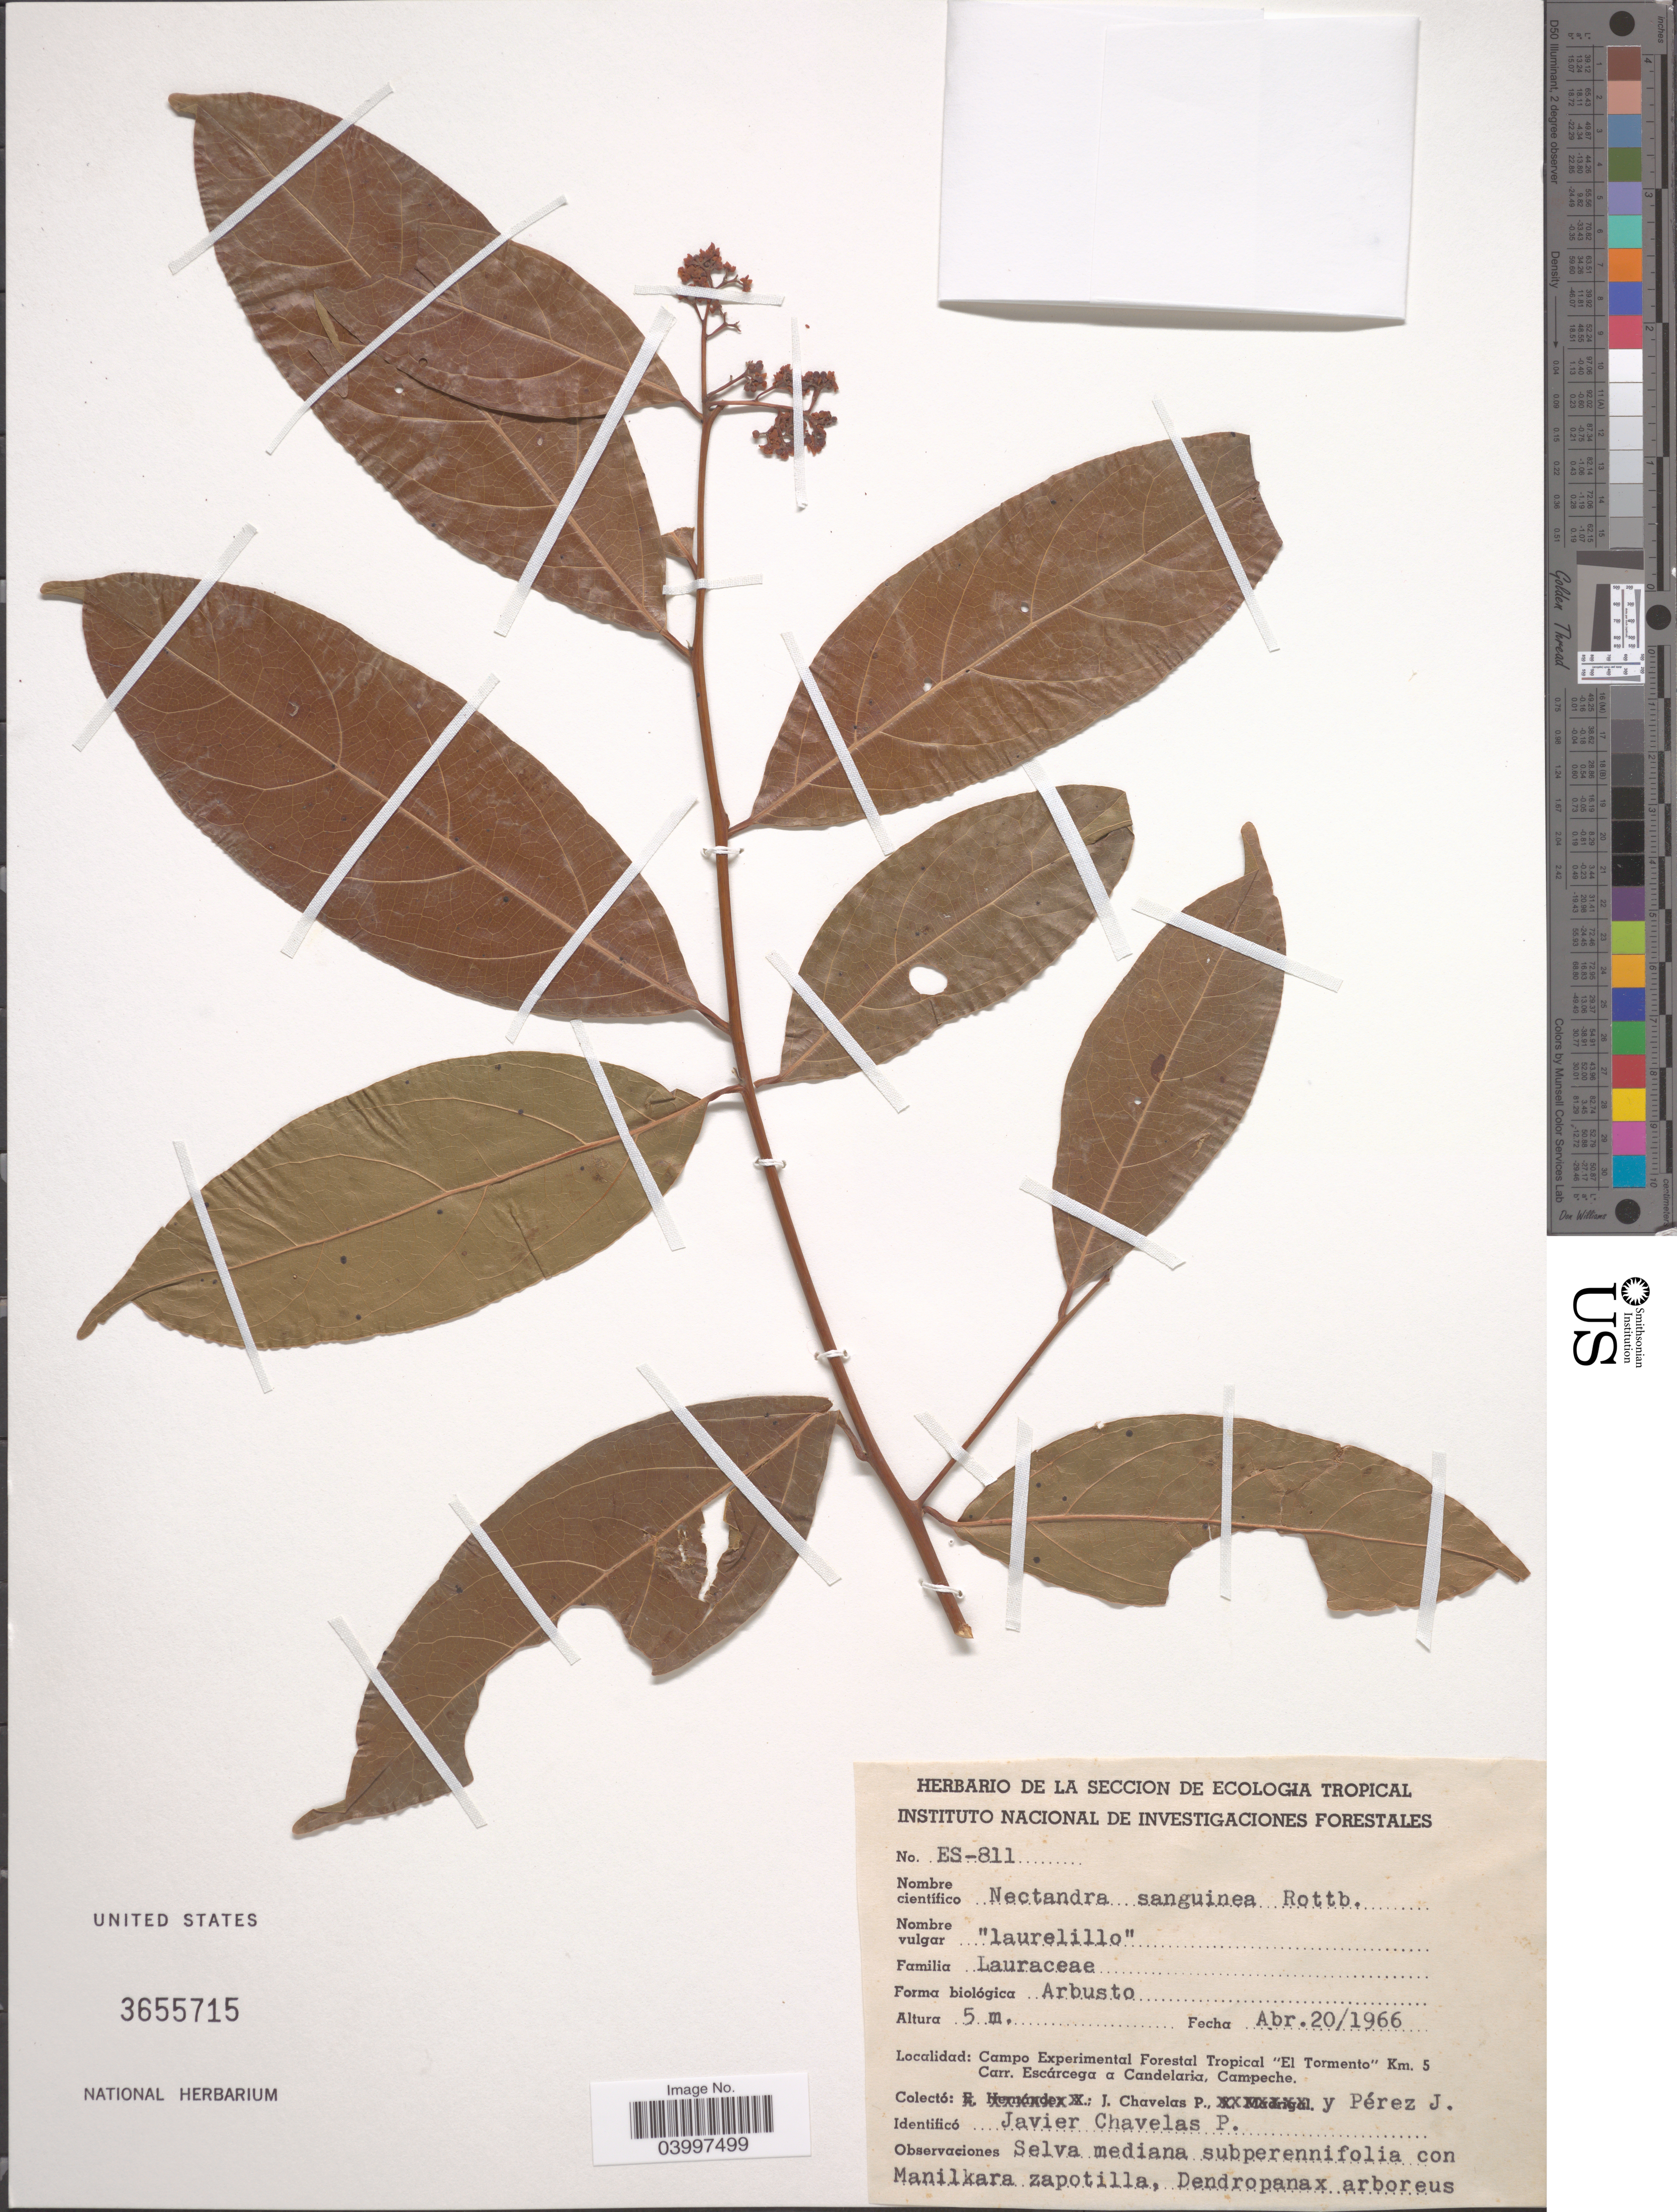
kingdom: Plantae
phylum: Tracheophyta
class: Magnoliopsida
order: Laurales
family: Lauraceae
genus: Nectandra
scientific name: Nectandra sanguinea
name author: Rottb.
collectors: J. Chavelas P. & J. Pérez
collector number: ES-811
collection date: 1966-04-20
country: Mexico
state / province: Campeche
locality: Campo Experimental Forestal Tropical "El Tormento" Km. 5 Carr. Escárcega a Candelaria.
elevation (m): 5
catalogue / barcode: US 3655715